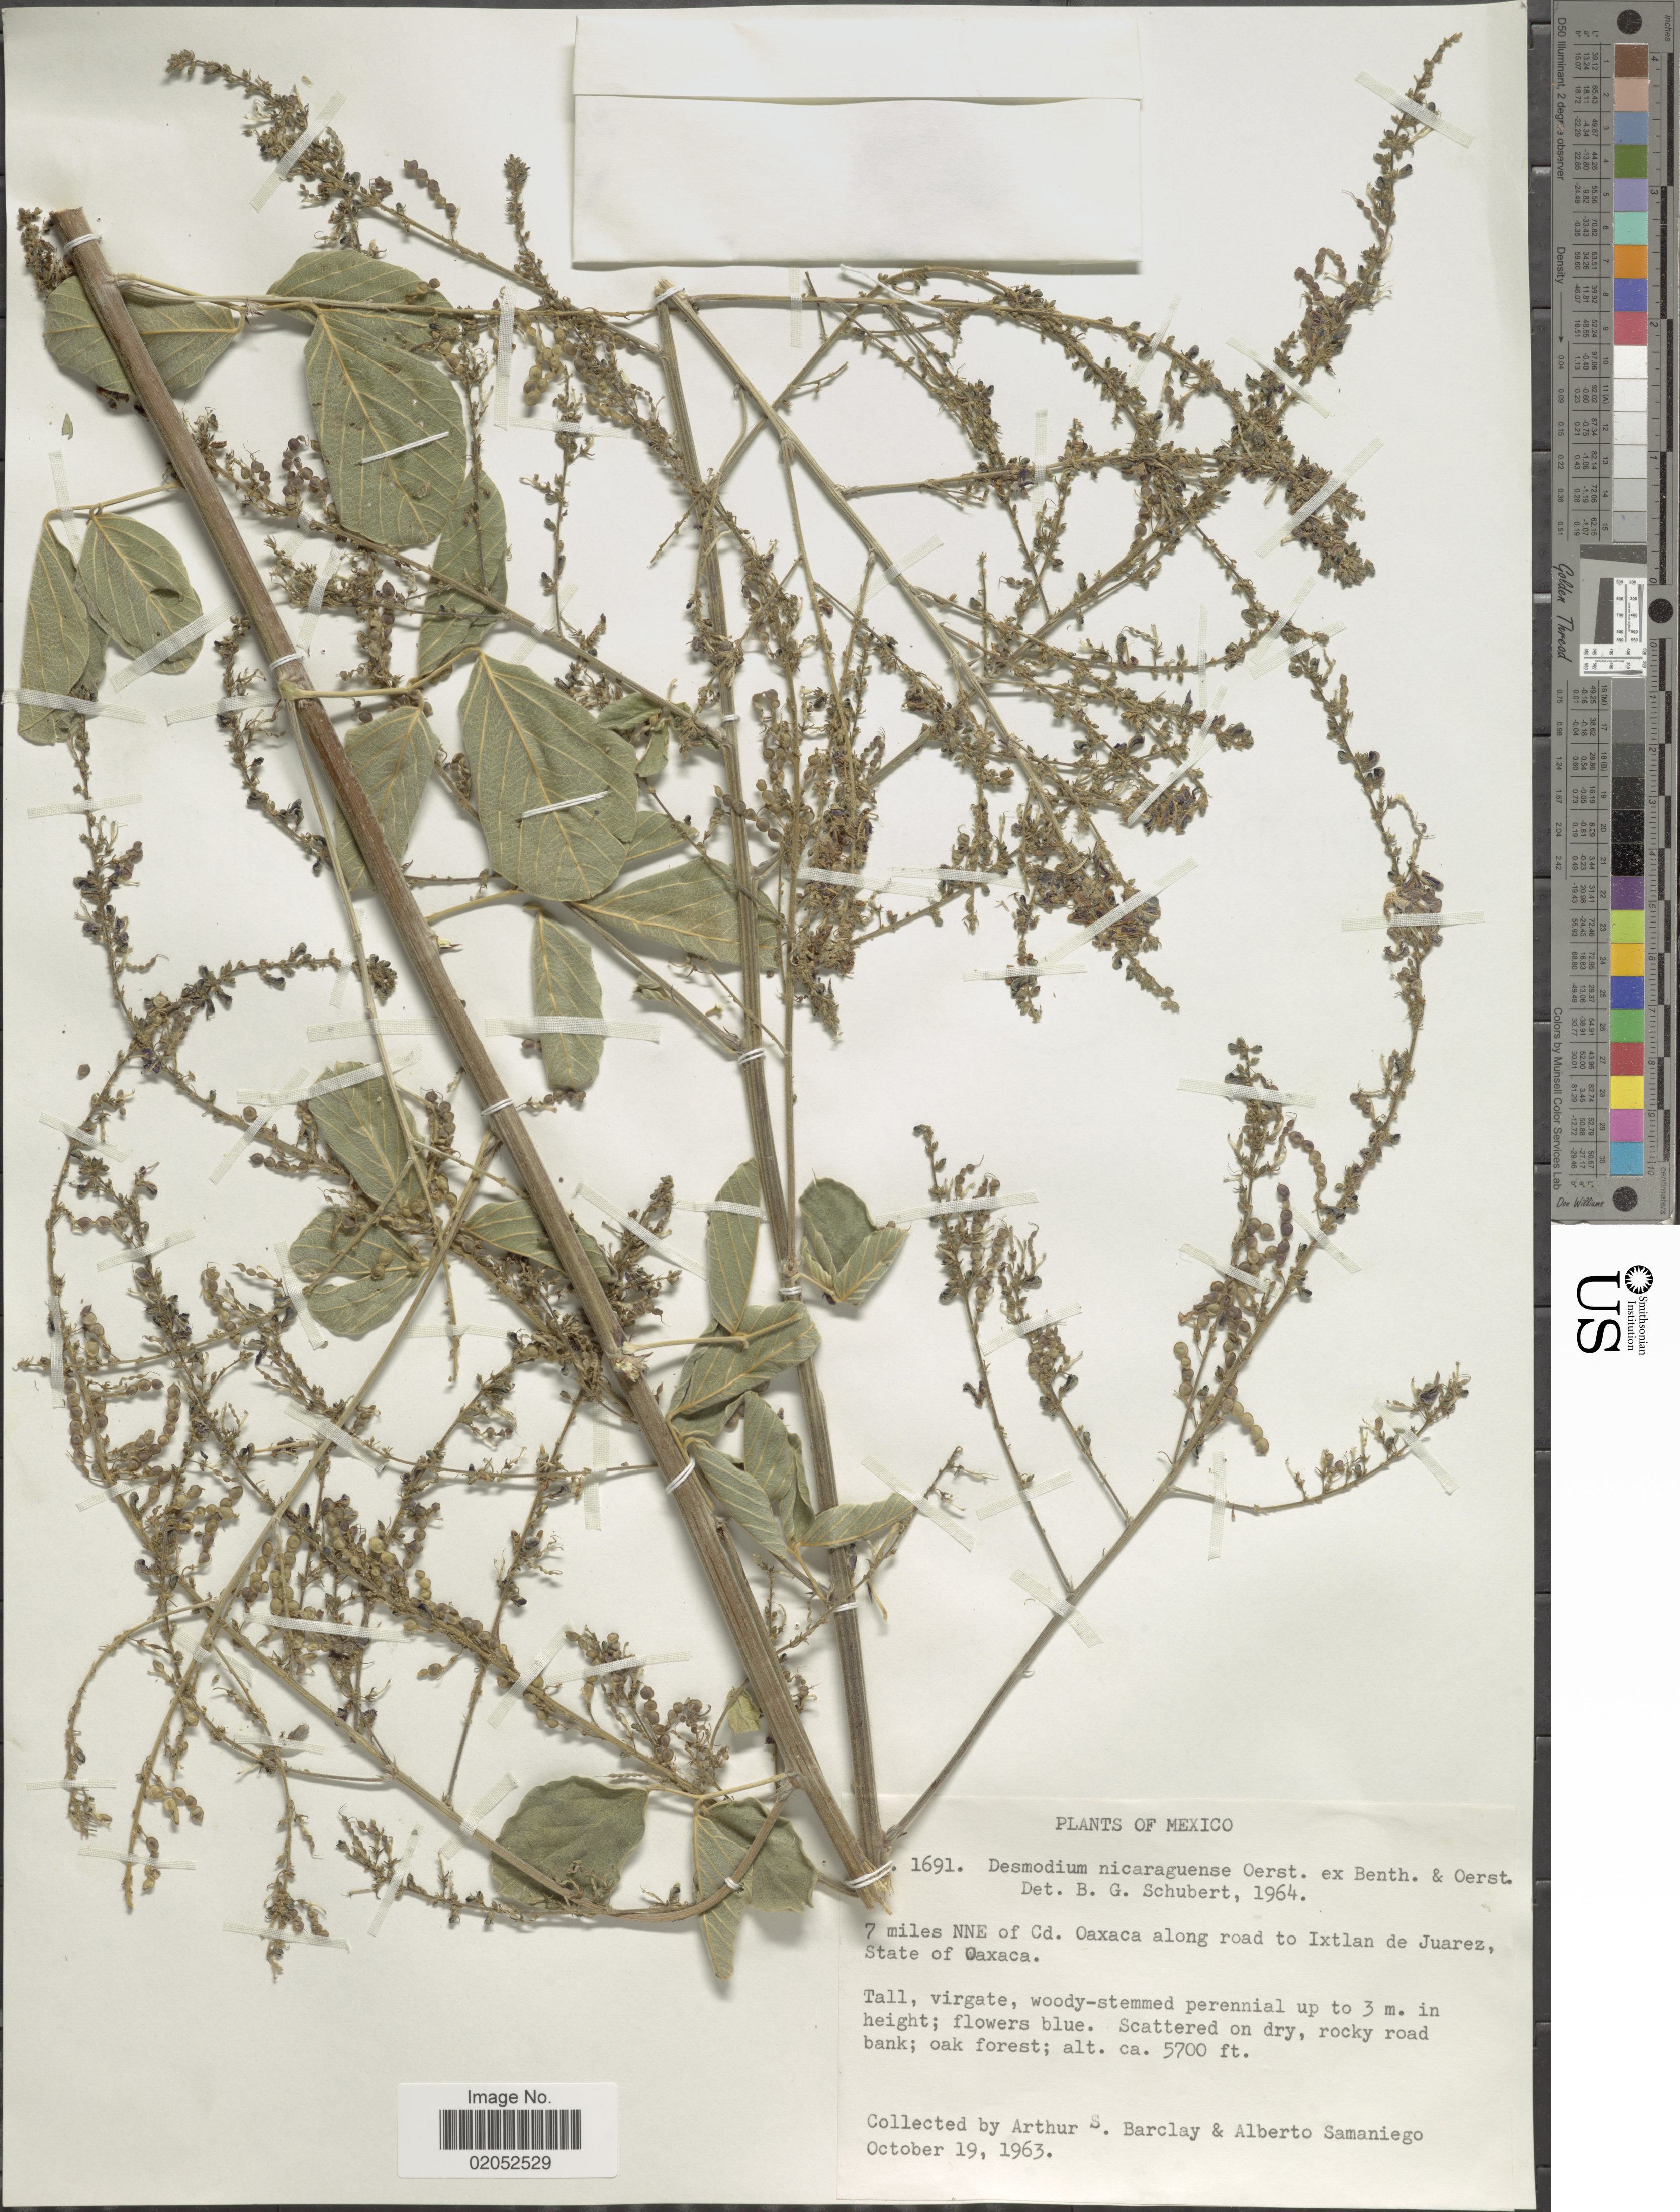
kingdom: Plantae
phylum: Tracheophyta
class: Magnoliopsida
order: Fabales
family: Fabaceae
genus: Desmodium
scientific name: Desmodium nicaraguense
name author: Oerst.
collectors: A. S. Barclay & A. V. Samaniego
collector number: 1691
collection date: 1963-10-19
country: Mexico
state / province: Oaxaca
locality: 7 miles NNE of Cd Oaxaca along road to Ixtlan de Juarez State of Oaxaca.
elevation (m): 1737